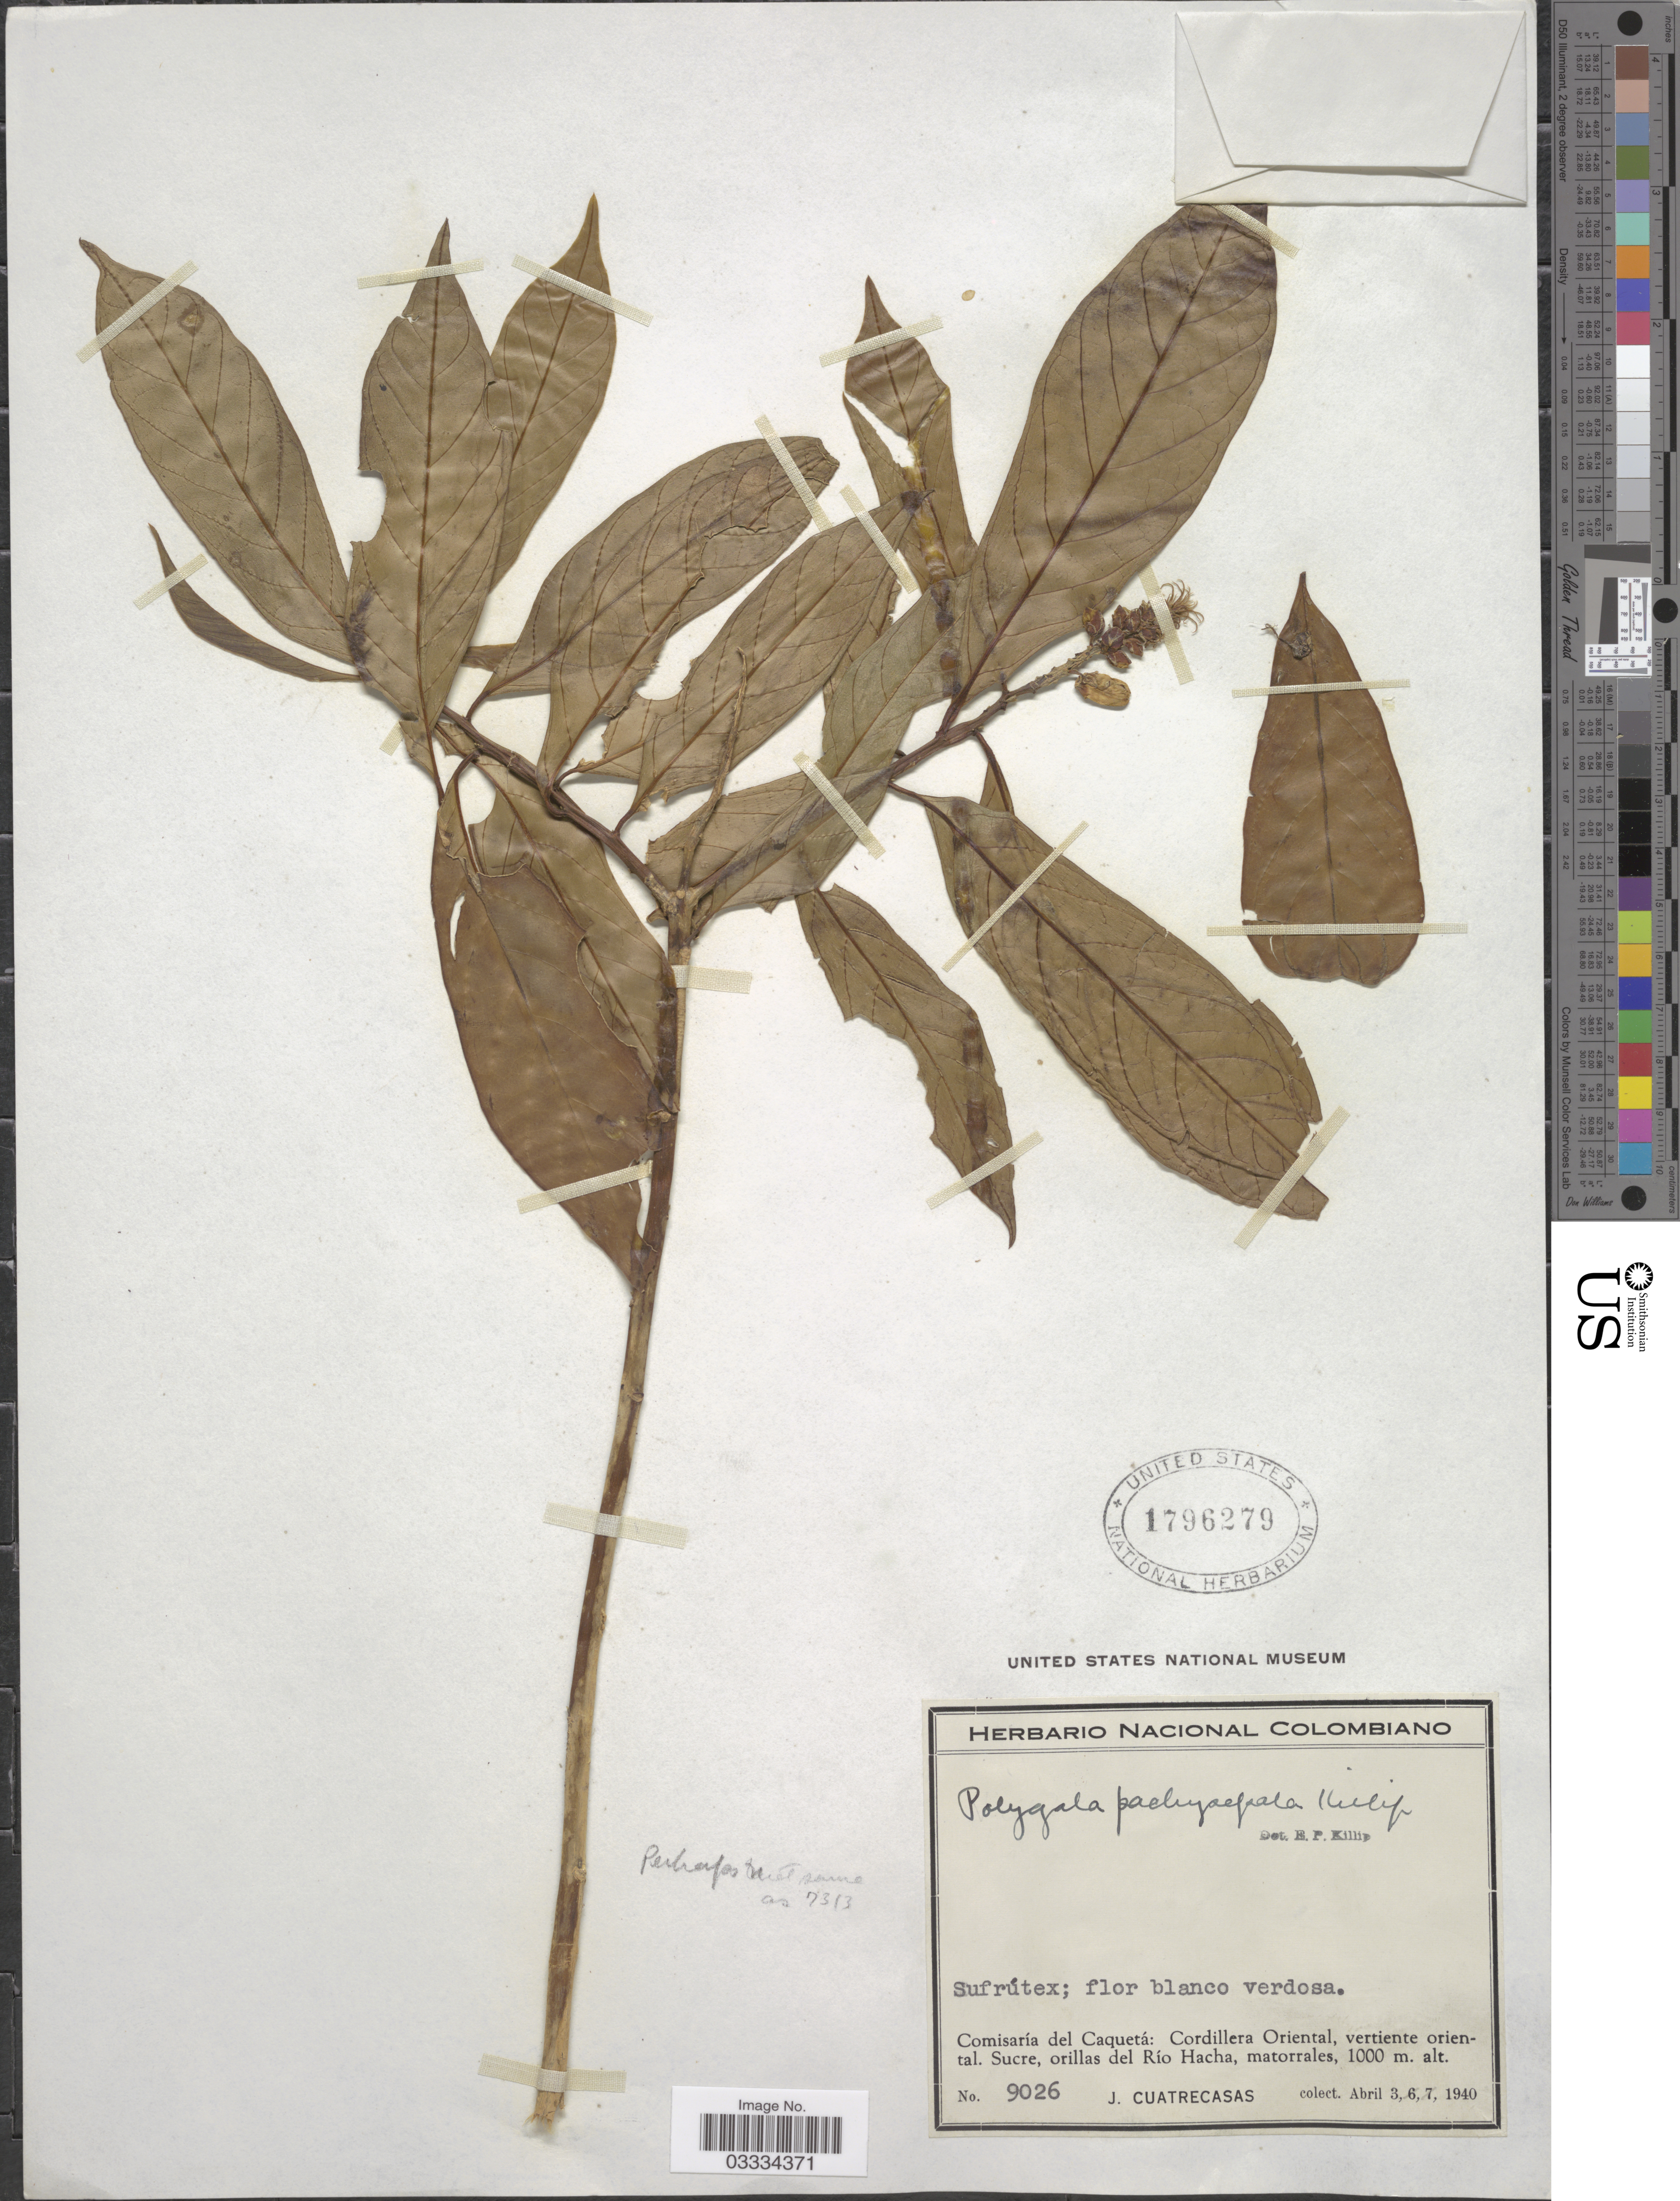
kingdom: Plantae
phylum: Tracheophyta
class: Magnoliopsida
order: Fabales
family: Polygalaceae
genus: Polygala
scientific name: Polygala sp.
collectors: J. Cuatrecasas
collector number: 9026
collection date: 1940-04-03/1940-04-07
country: Colombia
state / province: Caquetá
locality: Comisaría del Caquetá: Cordillera Oriental, vertiente oriental. Sucre, orillas del Río Hacha.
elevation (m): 1000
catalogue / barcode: US 1796279